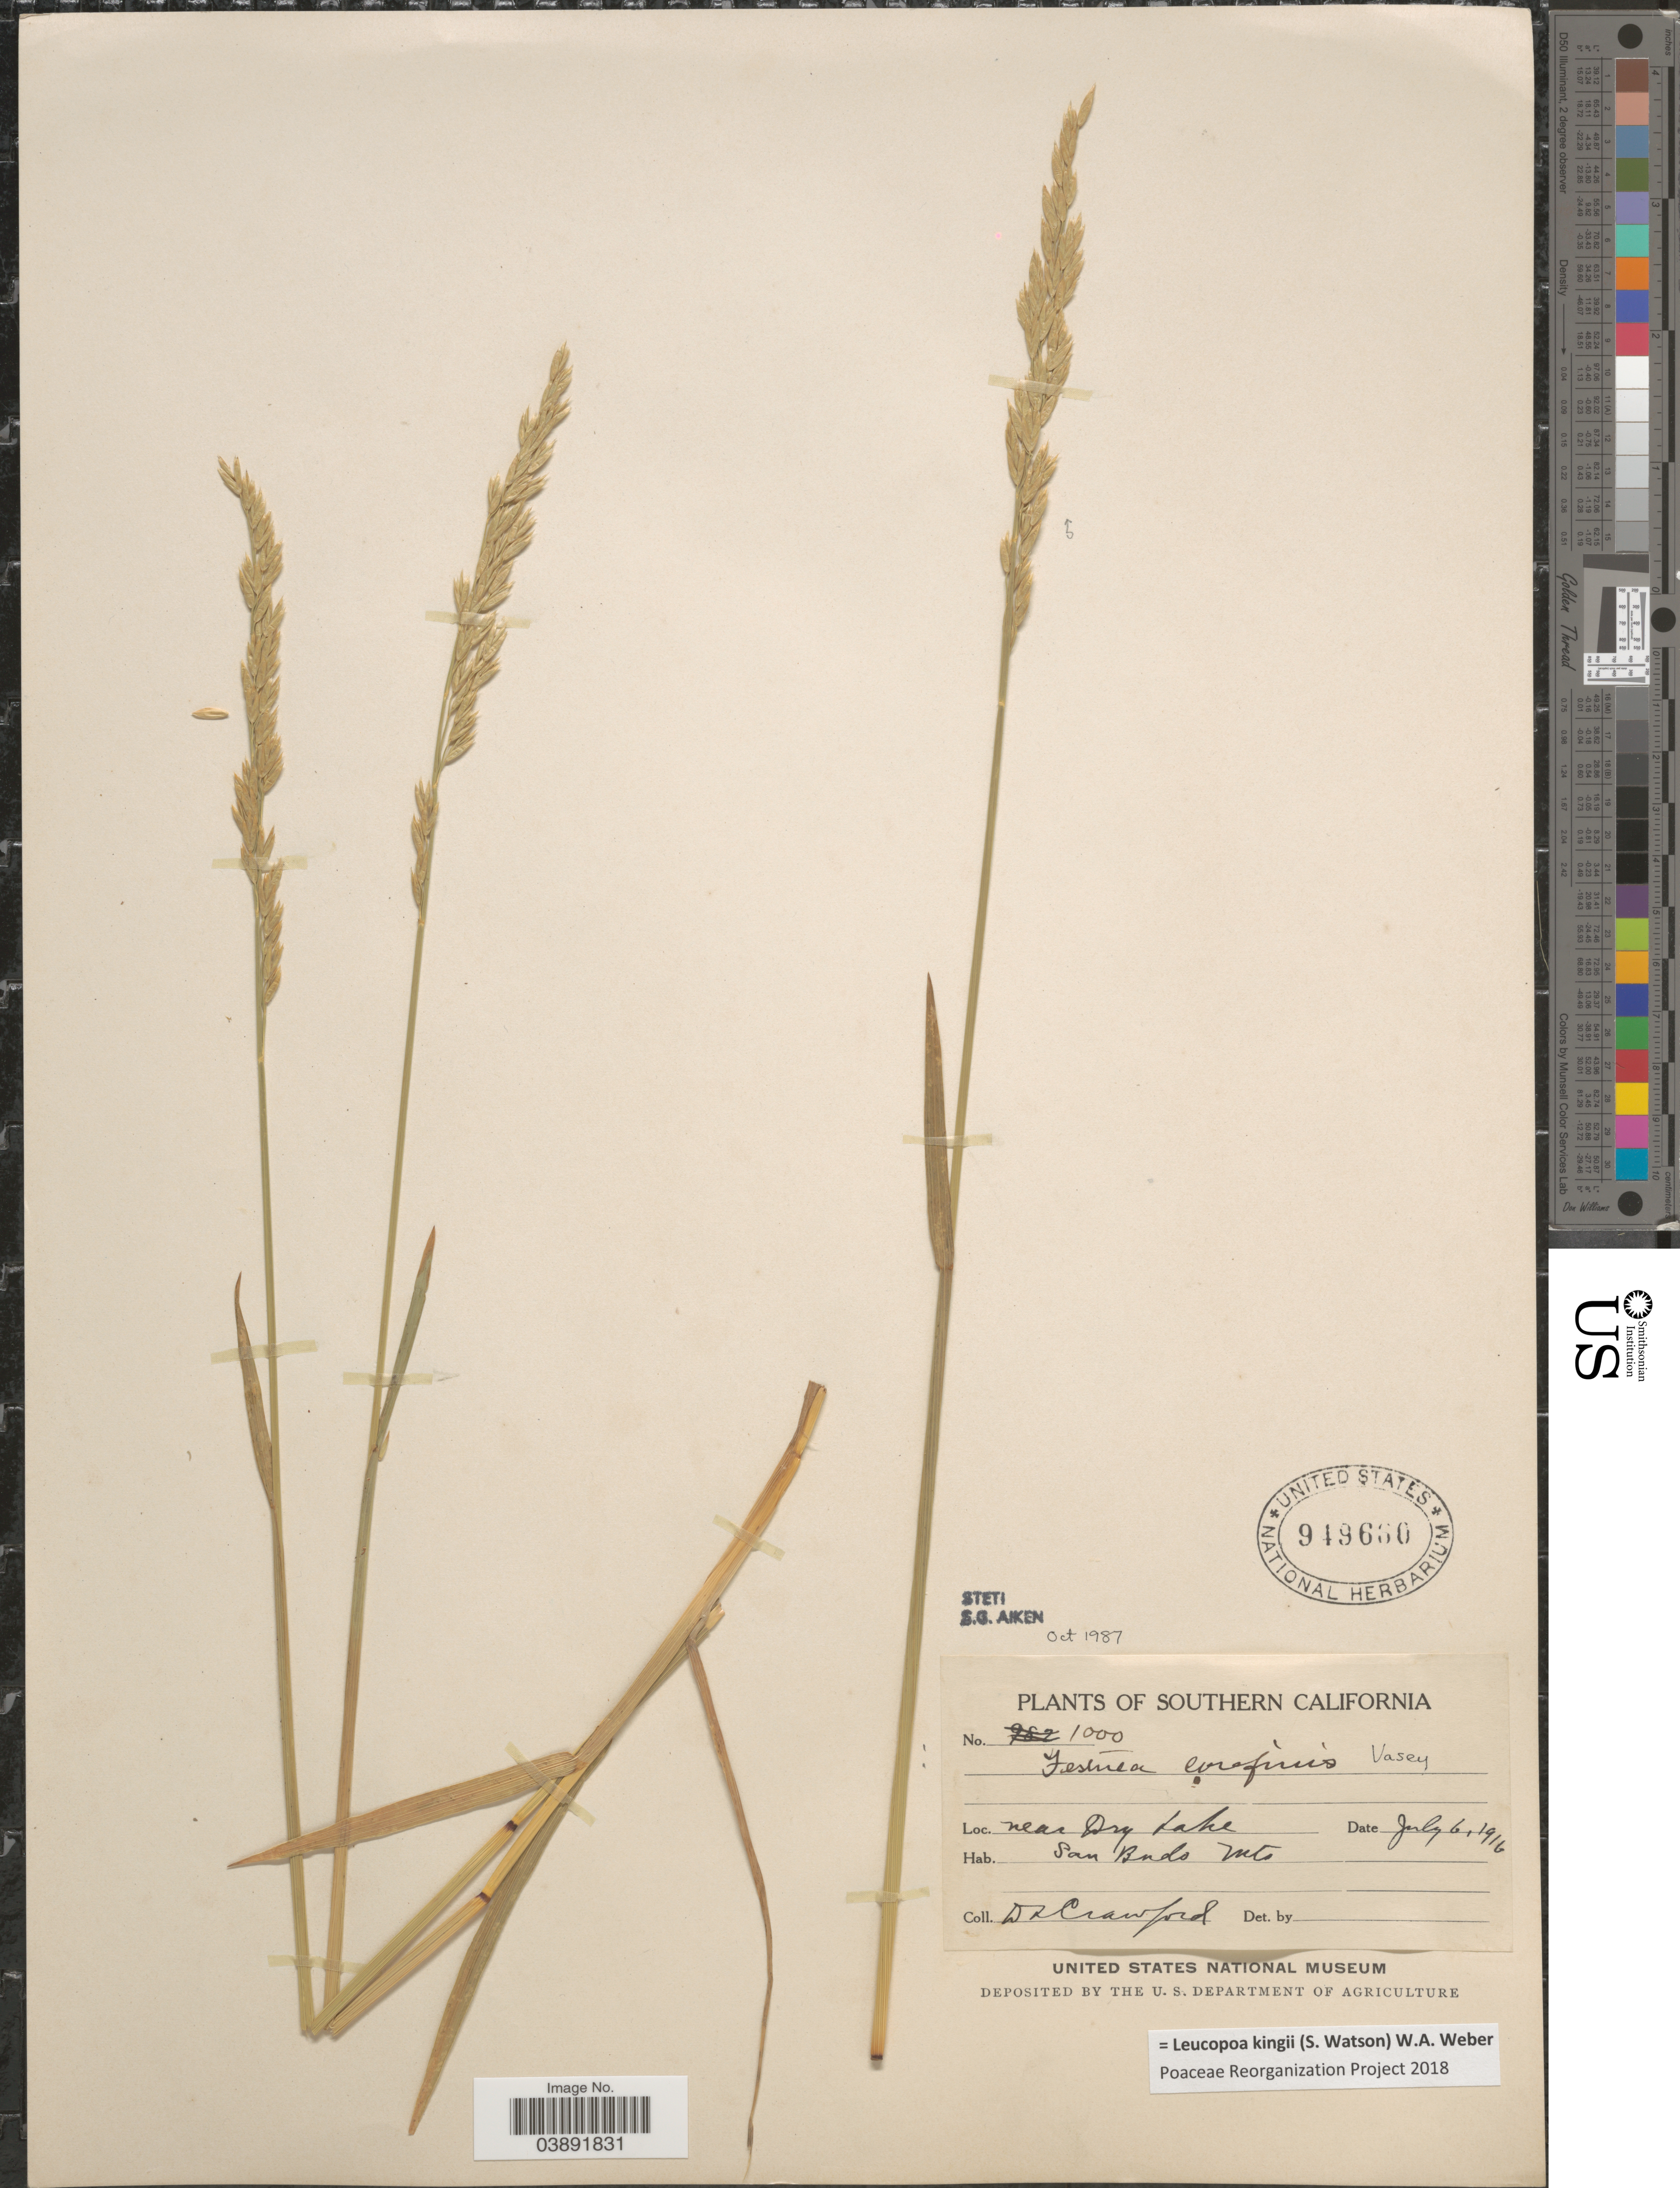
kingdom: Plantae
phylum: Tracheophyta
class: Liliopsida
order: Poales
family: Poaceae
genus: Hesperochloa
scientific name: Hesperochloa kingii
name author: (S. Watson) Rydb.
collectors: D. L. Crawford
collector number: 1000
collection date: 1916-07-06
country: United States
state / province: California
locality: Southern California. Near Dry Lake. San Bndo Mts.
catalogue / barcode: US 949660